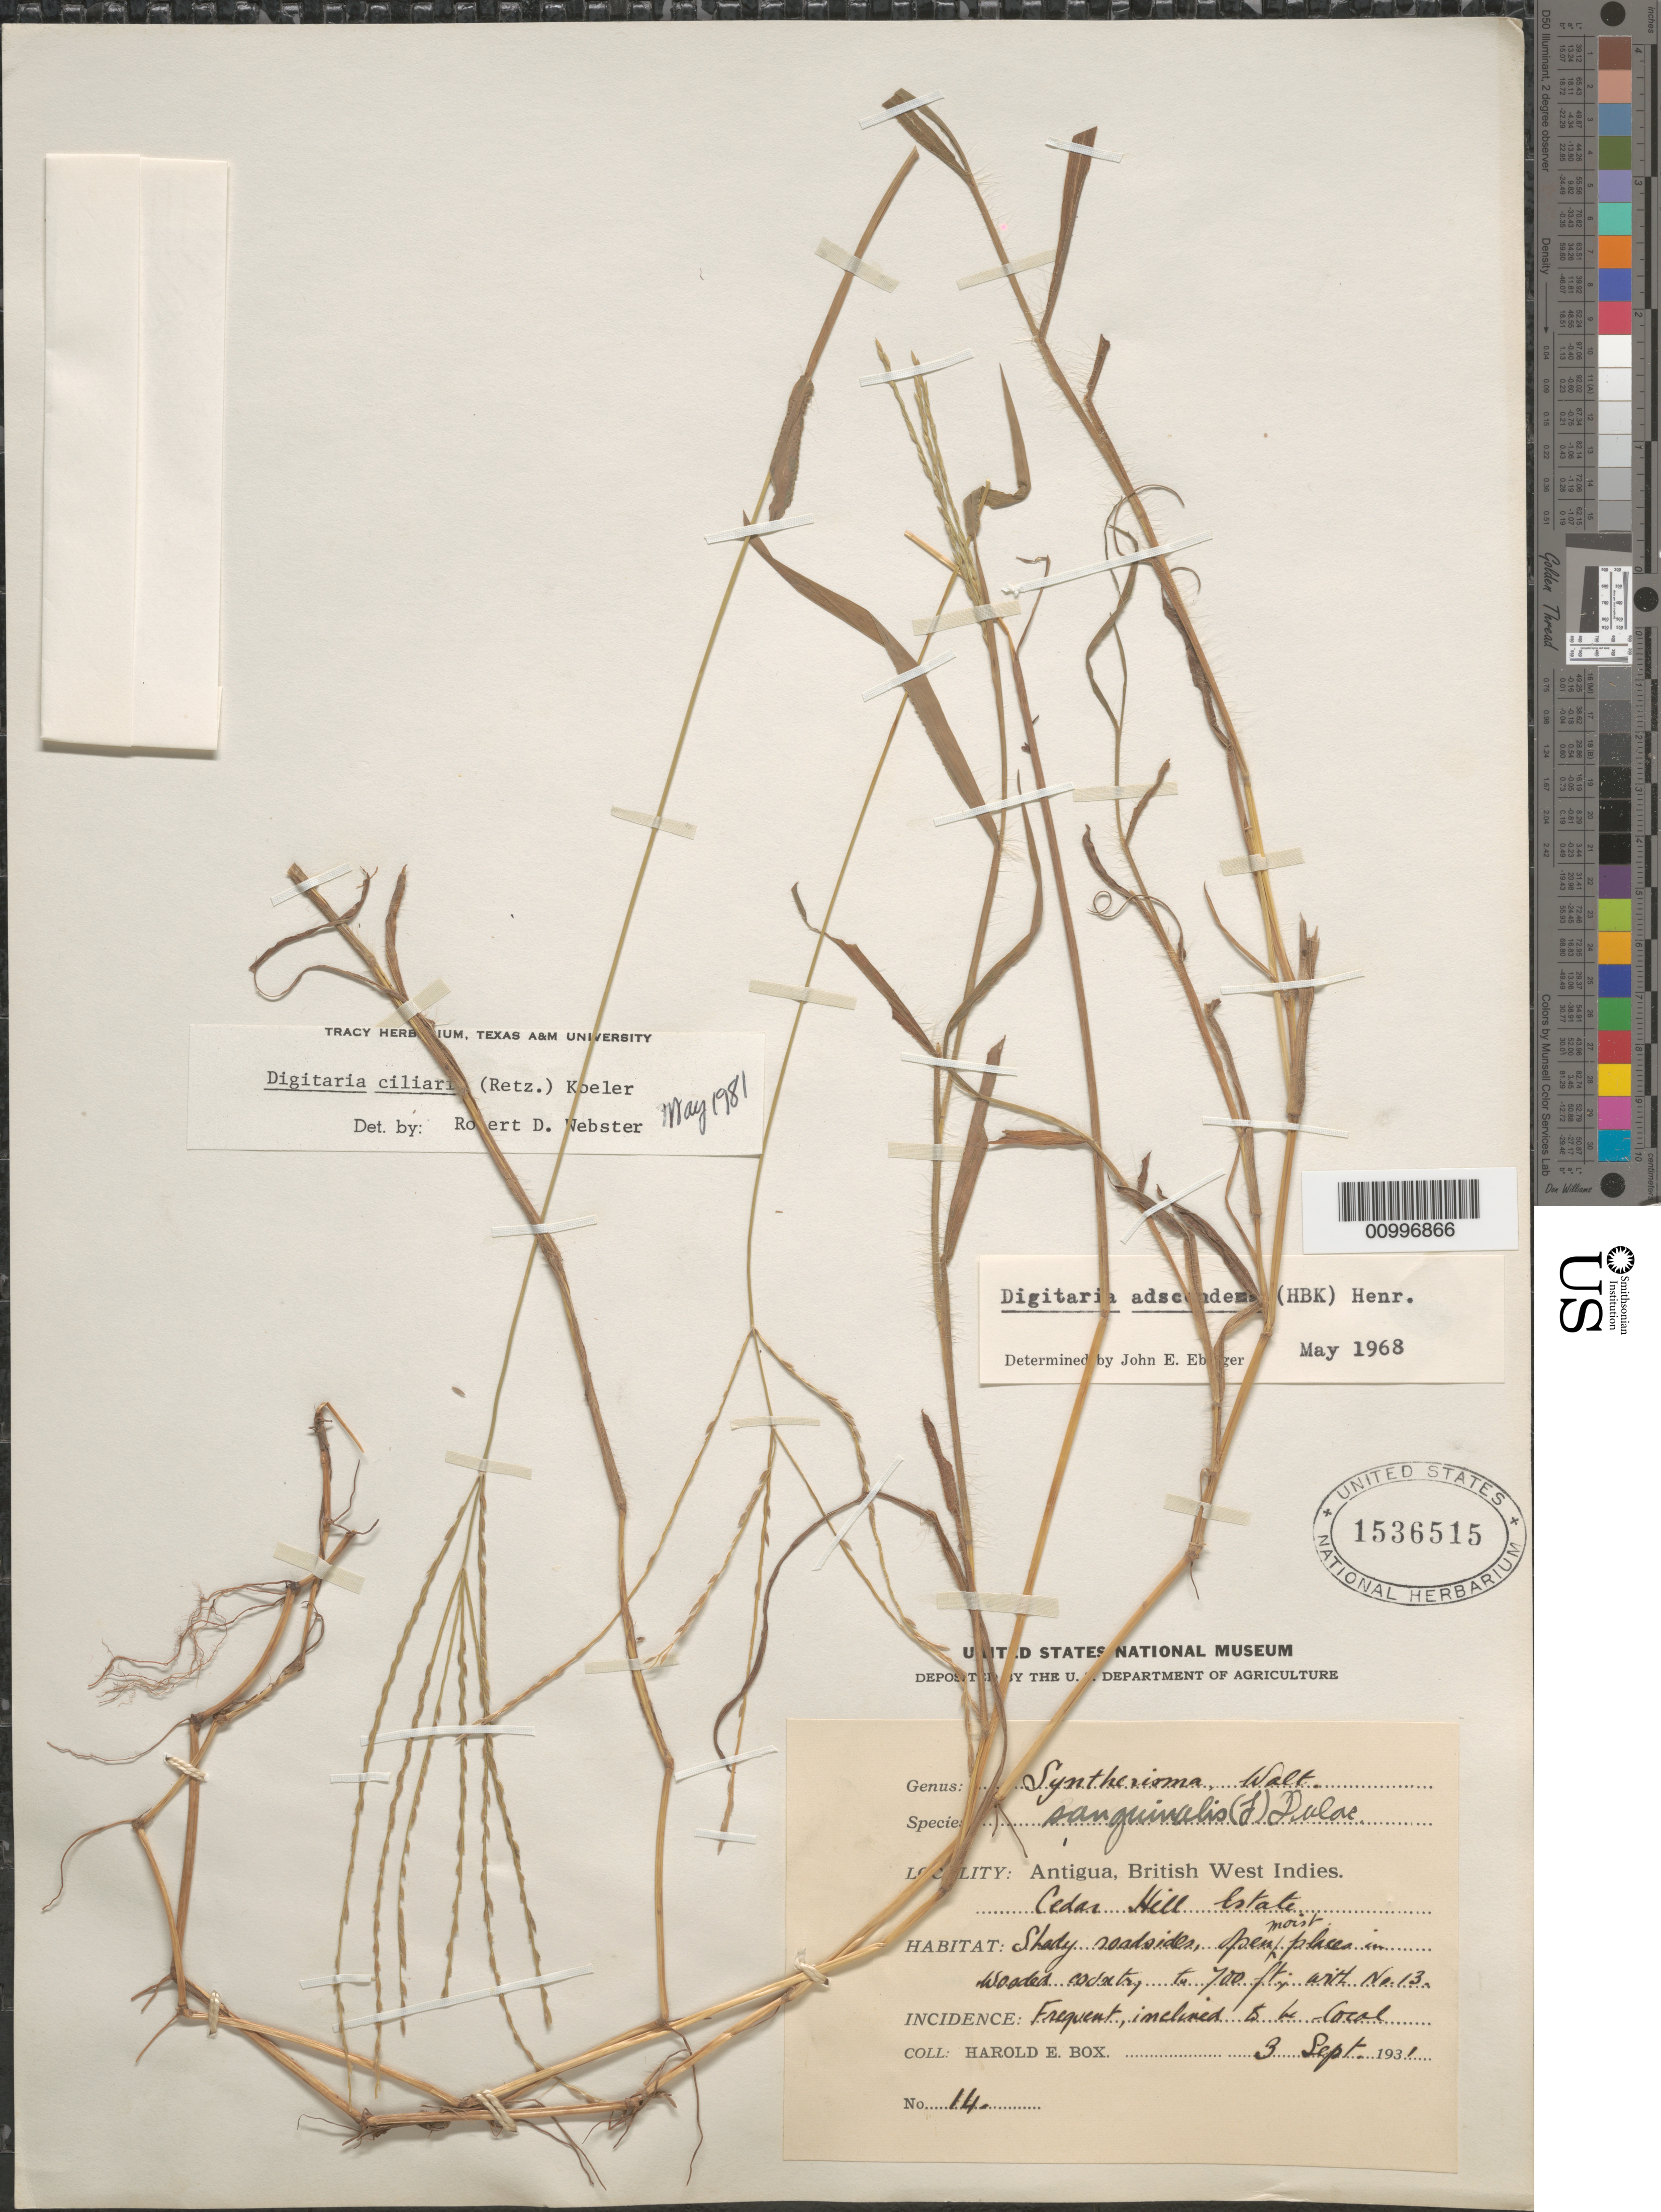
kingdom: Plantae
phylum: Tracheophyta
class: Liliopsida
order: Poales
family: Poaceae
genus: Digitaria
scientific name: Digitaria ciliaris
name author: (Retz.) Koeler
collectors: H. E. Box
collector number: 14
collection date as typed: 03 Sep 1931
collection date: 1931-09-03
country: Antigua and Barbuda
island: Antigua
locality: Cedar Hills Estate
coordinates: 0 N, 0 E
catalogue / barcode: US 1536515